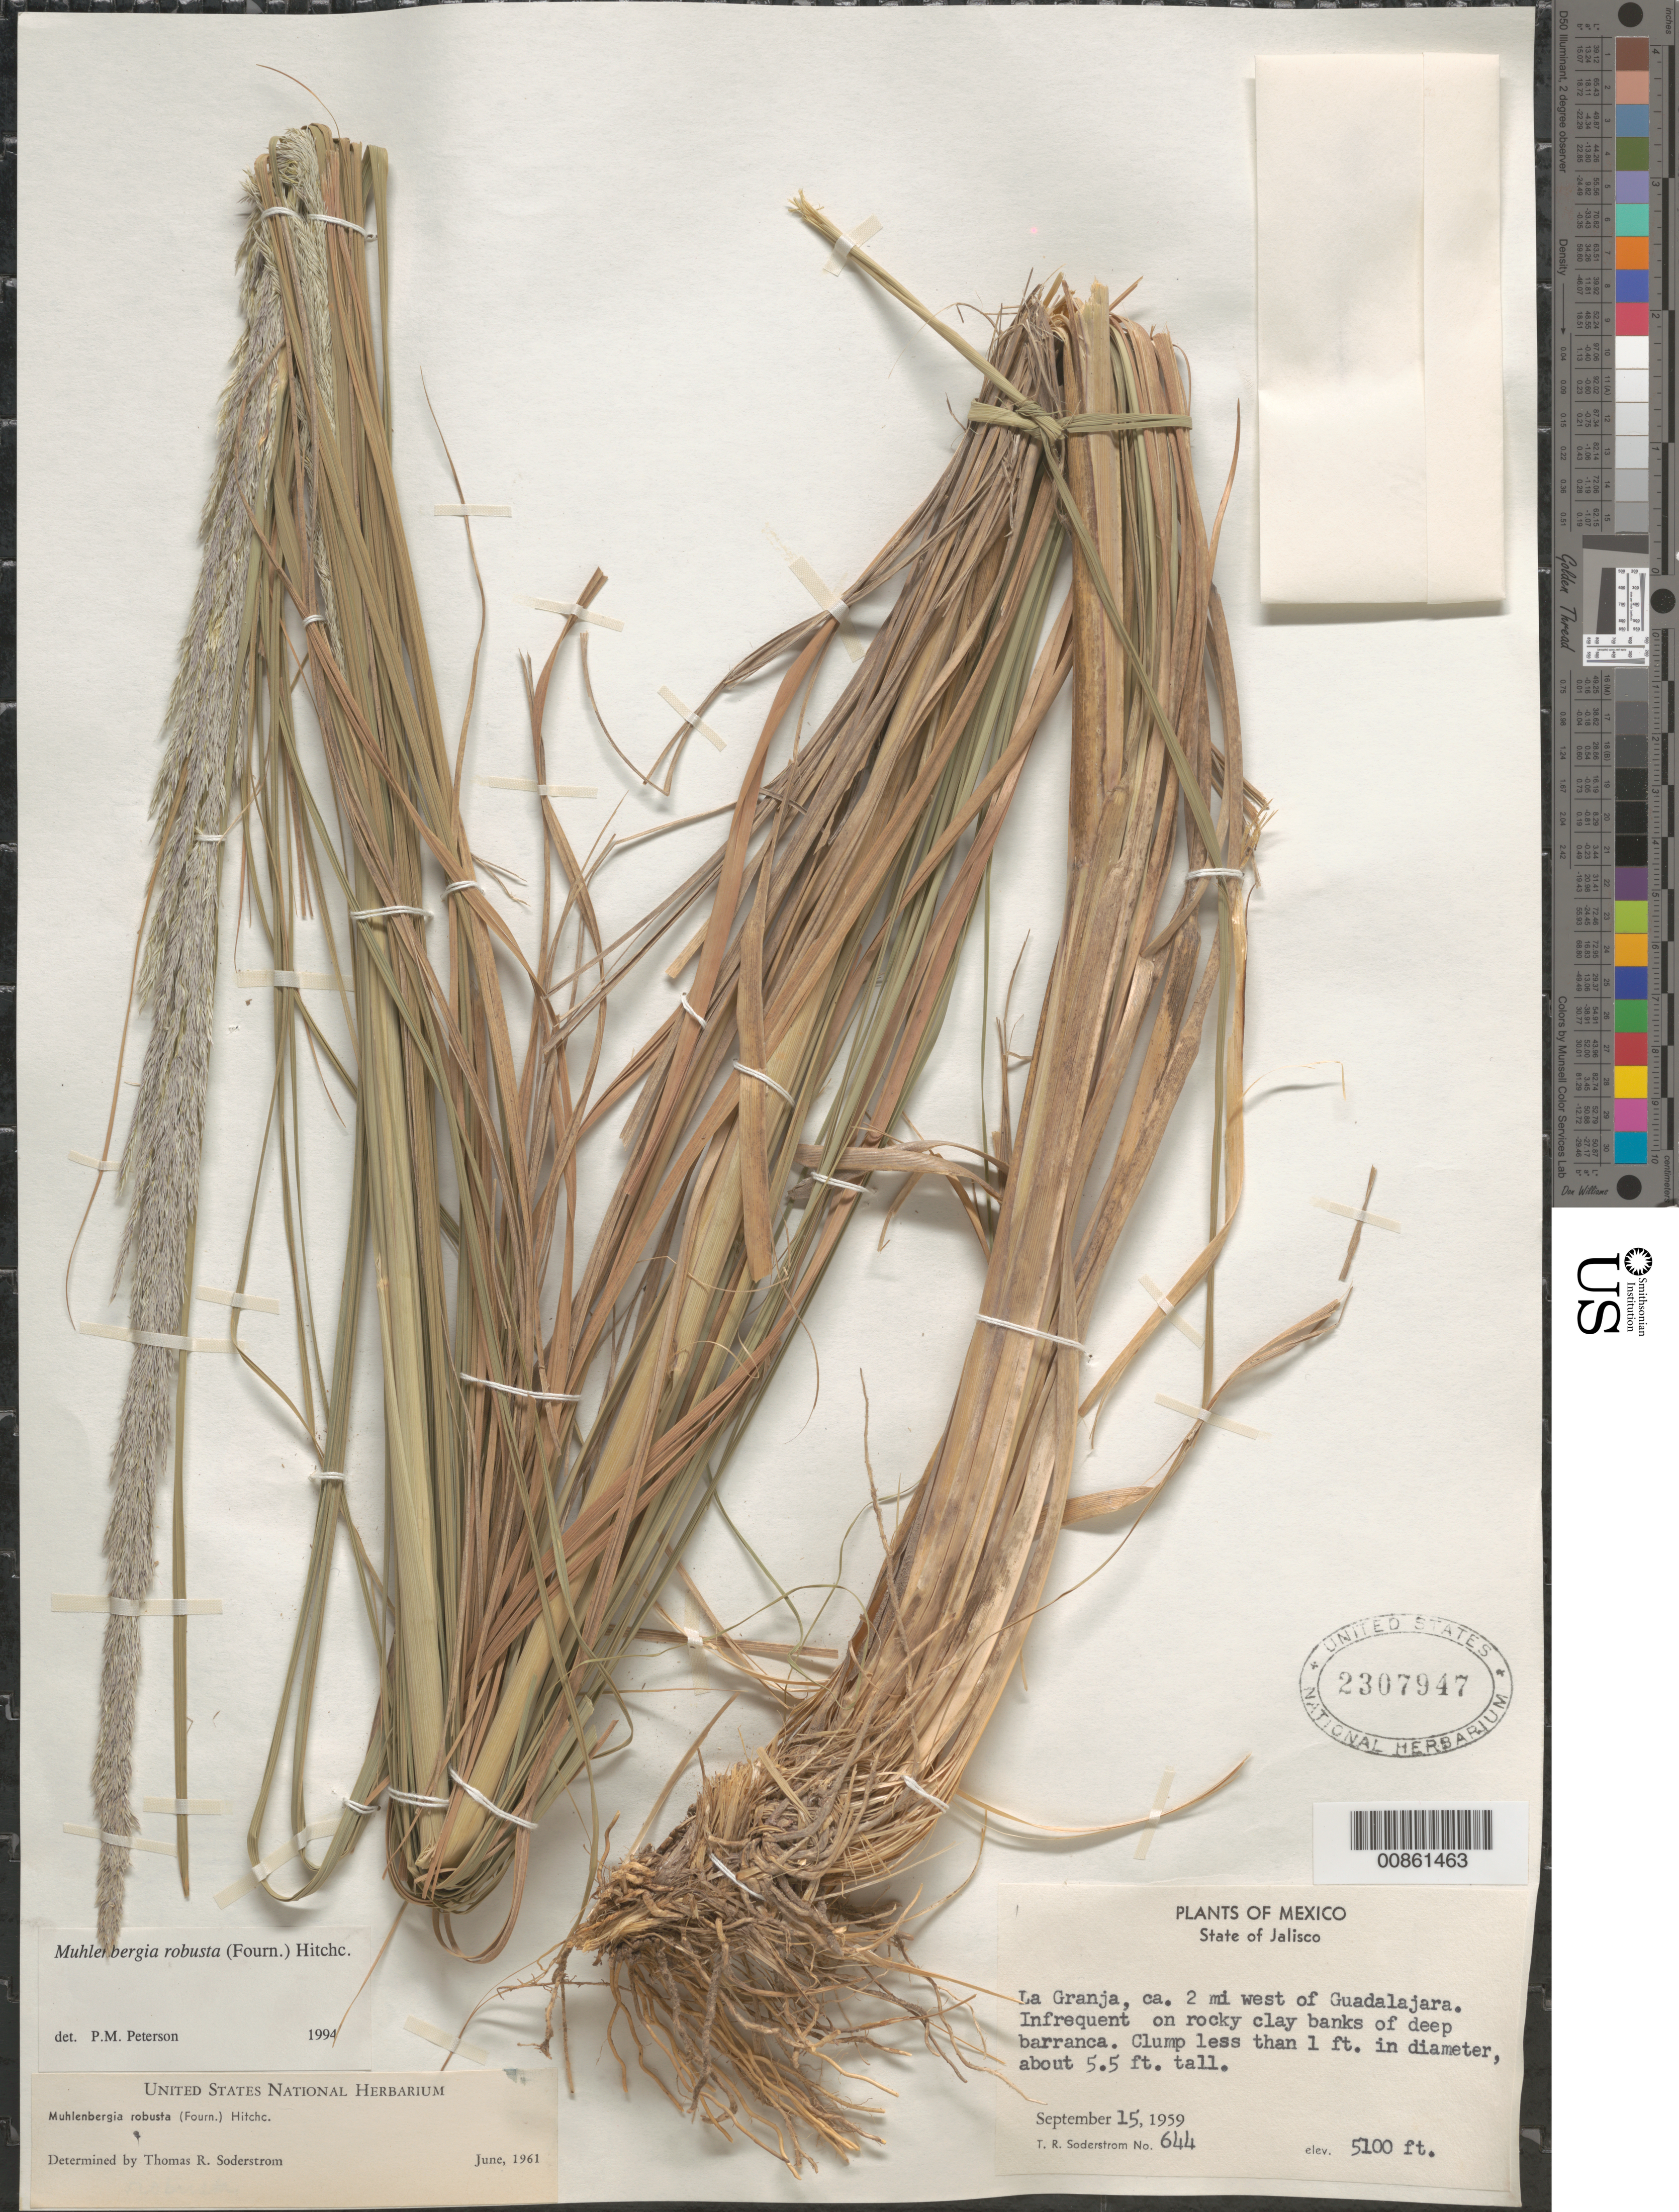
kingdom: Plantae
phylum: Tracheophyta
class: Liliopsida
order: Poales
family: Poaceae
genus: Muhlenbergia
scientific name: Muhlenbergia robusta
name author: (E. Fourn.) Hitchc.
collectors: T. R. Soderstrom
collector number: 644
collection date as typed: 15 Sep 1959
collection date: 1959-09-15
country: Mexico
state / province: Jalisco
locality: La Granja, ca. 2 mi W of Guadalajara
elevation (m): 1554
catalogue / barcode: US 2307947